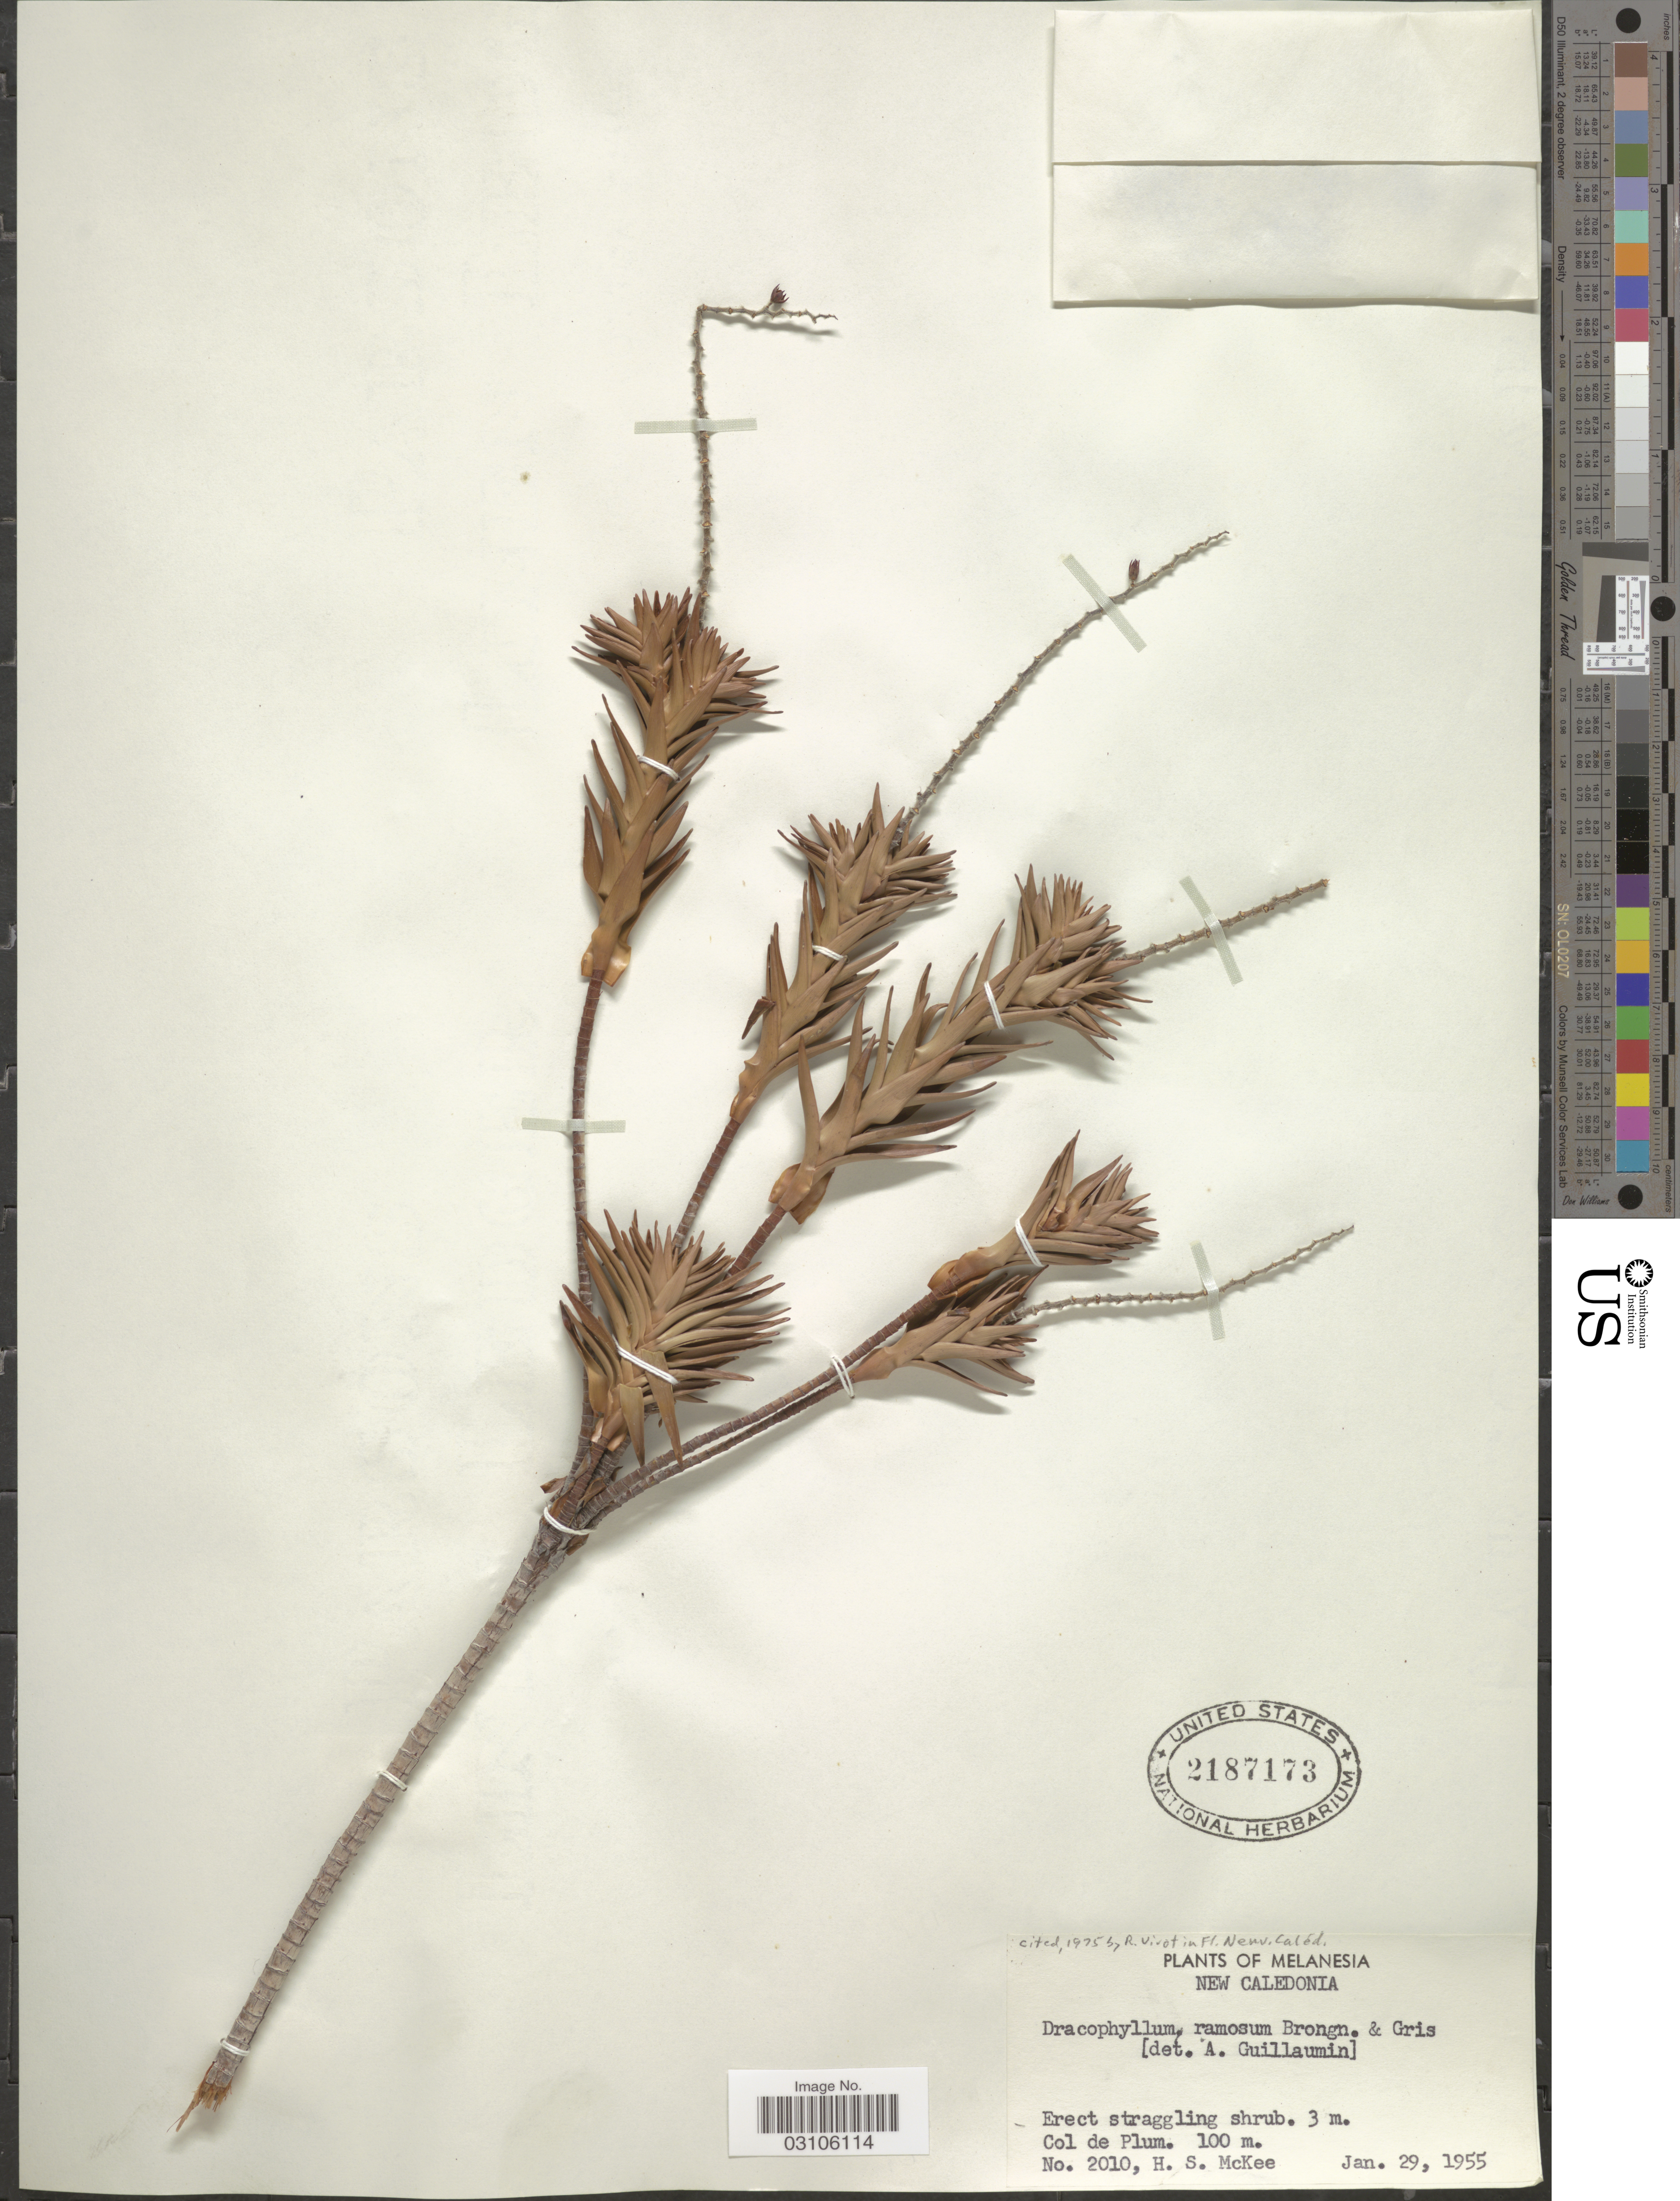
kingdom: Plantae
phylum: Tracheophyta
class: Magnoliopsida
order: Ericales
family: Ericaceae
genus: Dracophyllum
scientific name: Dracophyllum ramosum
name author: Pancher ex Brongn. & Gris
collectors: H. S. McKee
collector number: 2010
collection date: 1955-01-29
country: New Caledonia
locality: Melanesia. Col de Plum.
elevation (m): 100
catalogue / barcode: US 2187173